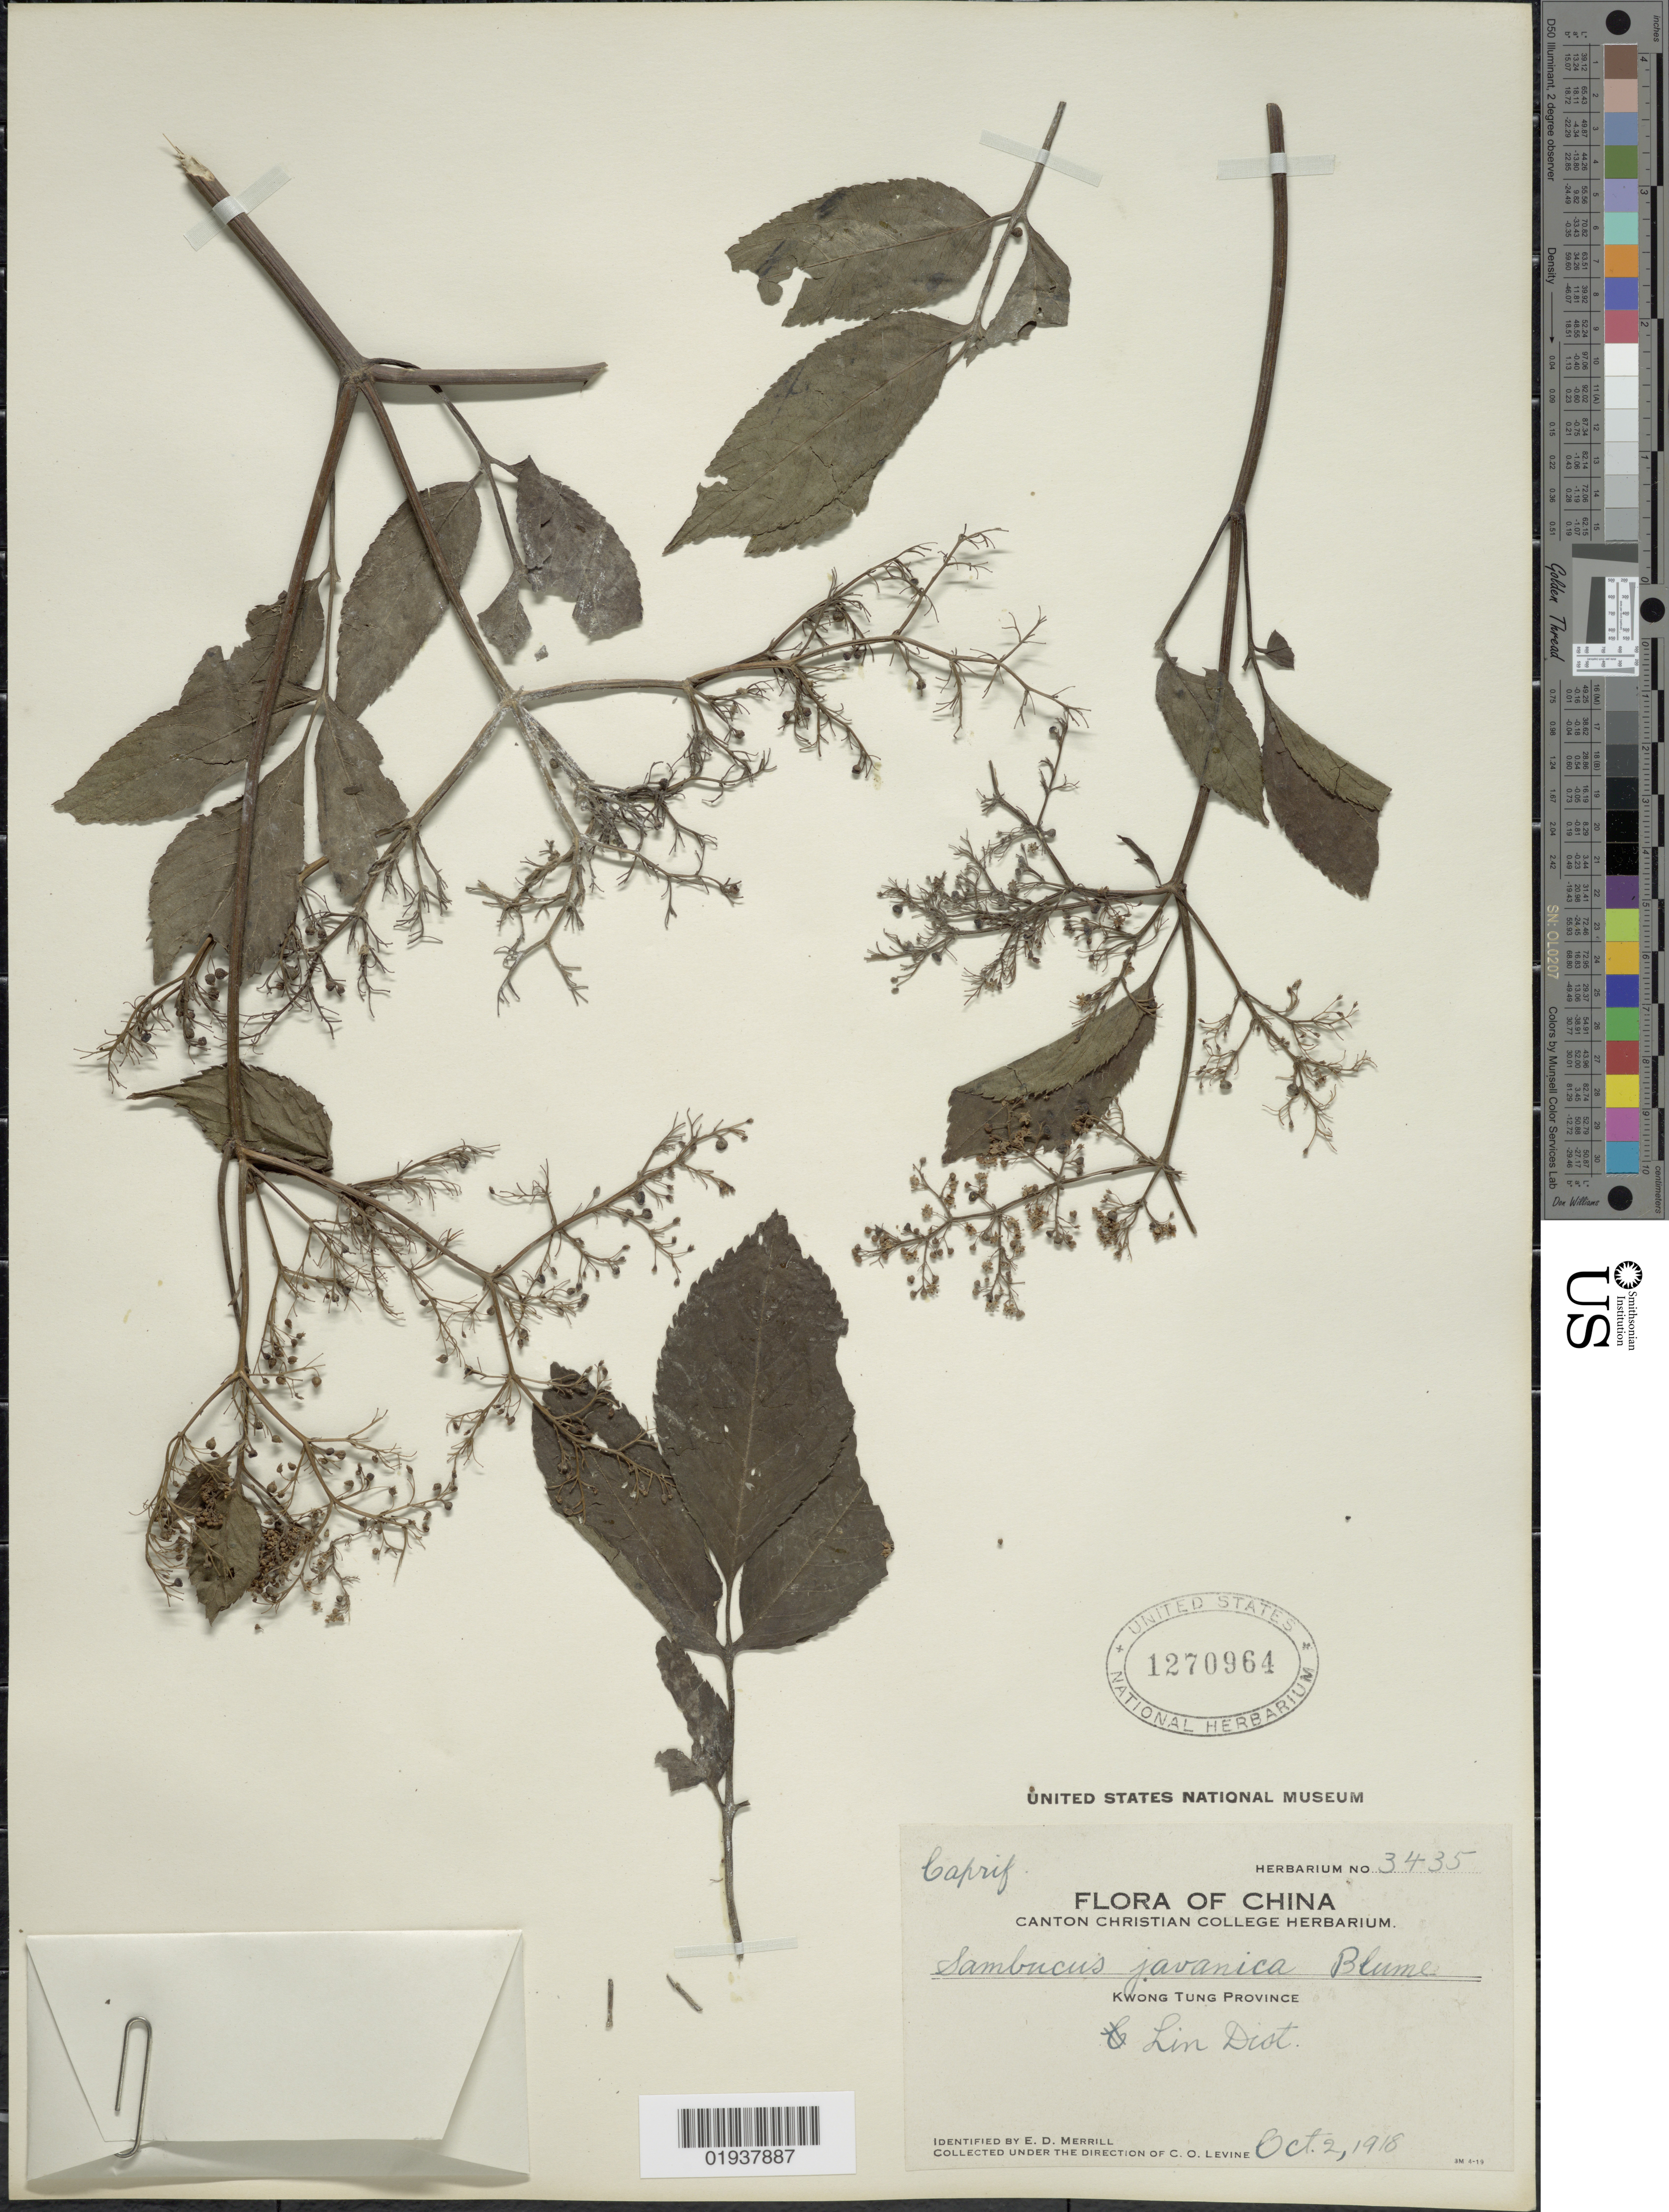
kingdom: Plantae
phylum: Tracheophyta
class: Magnoliopsida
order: Dipsacales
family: Viburnaceae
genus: Sambucus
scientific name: Sambucus javanica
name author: Blume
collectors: C. O. Levine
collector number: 3435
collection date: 1918-10-02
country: China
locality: Kwong Tung Province. Lin District.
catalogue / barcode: US 1270964